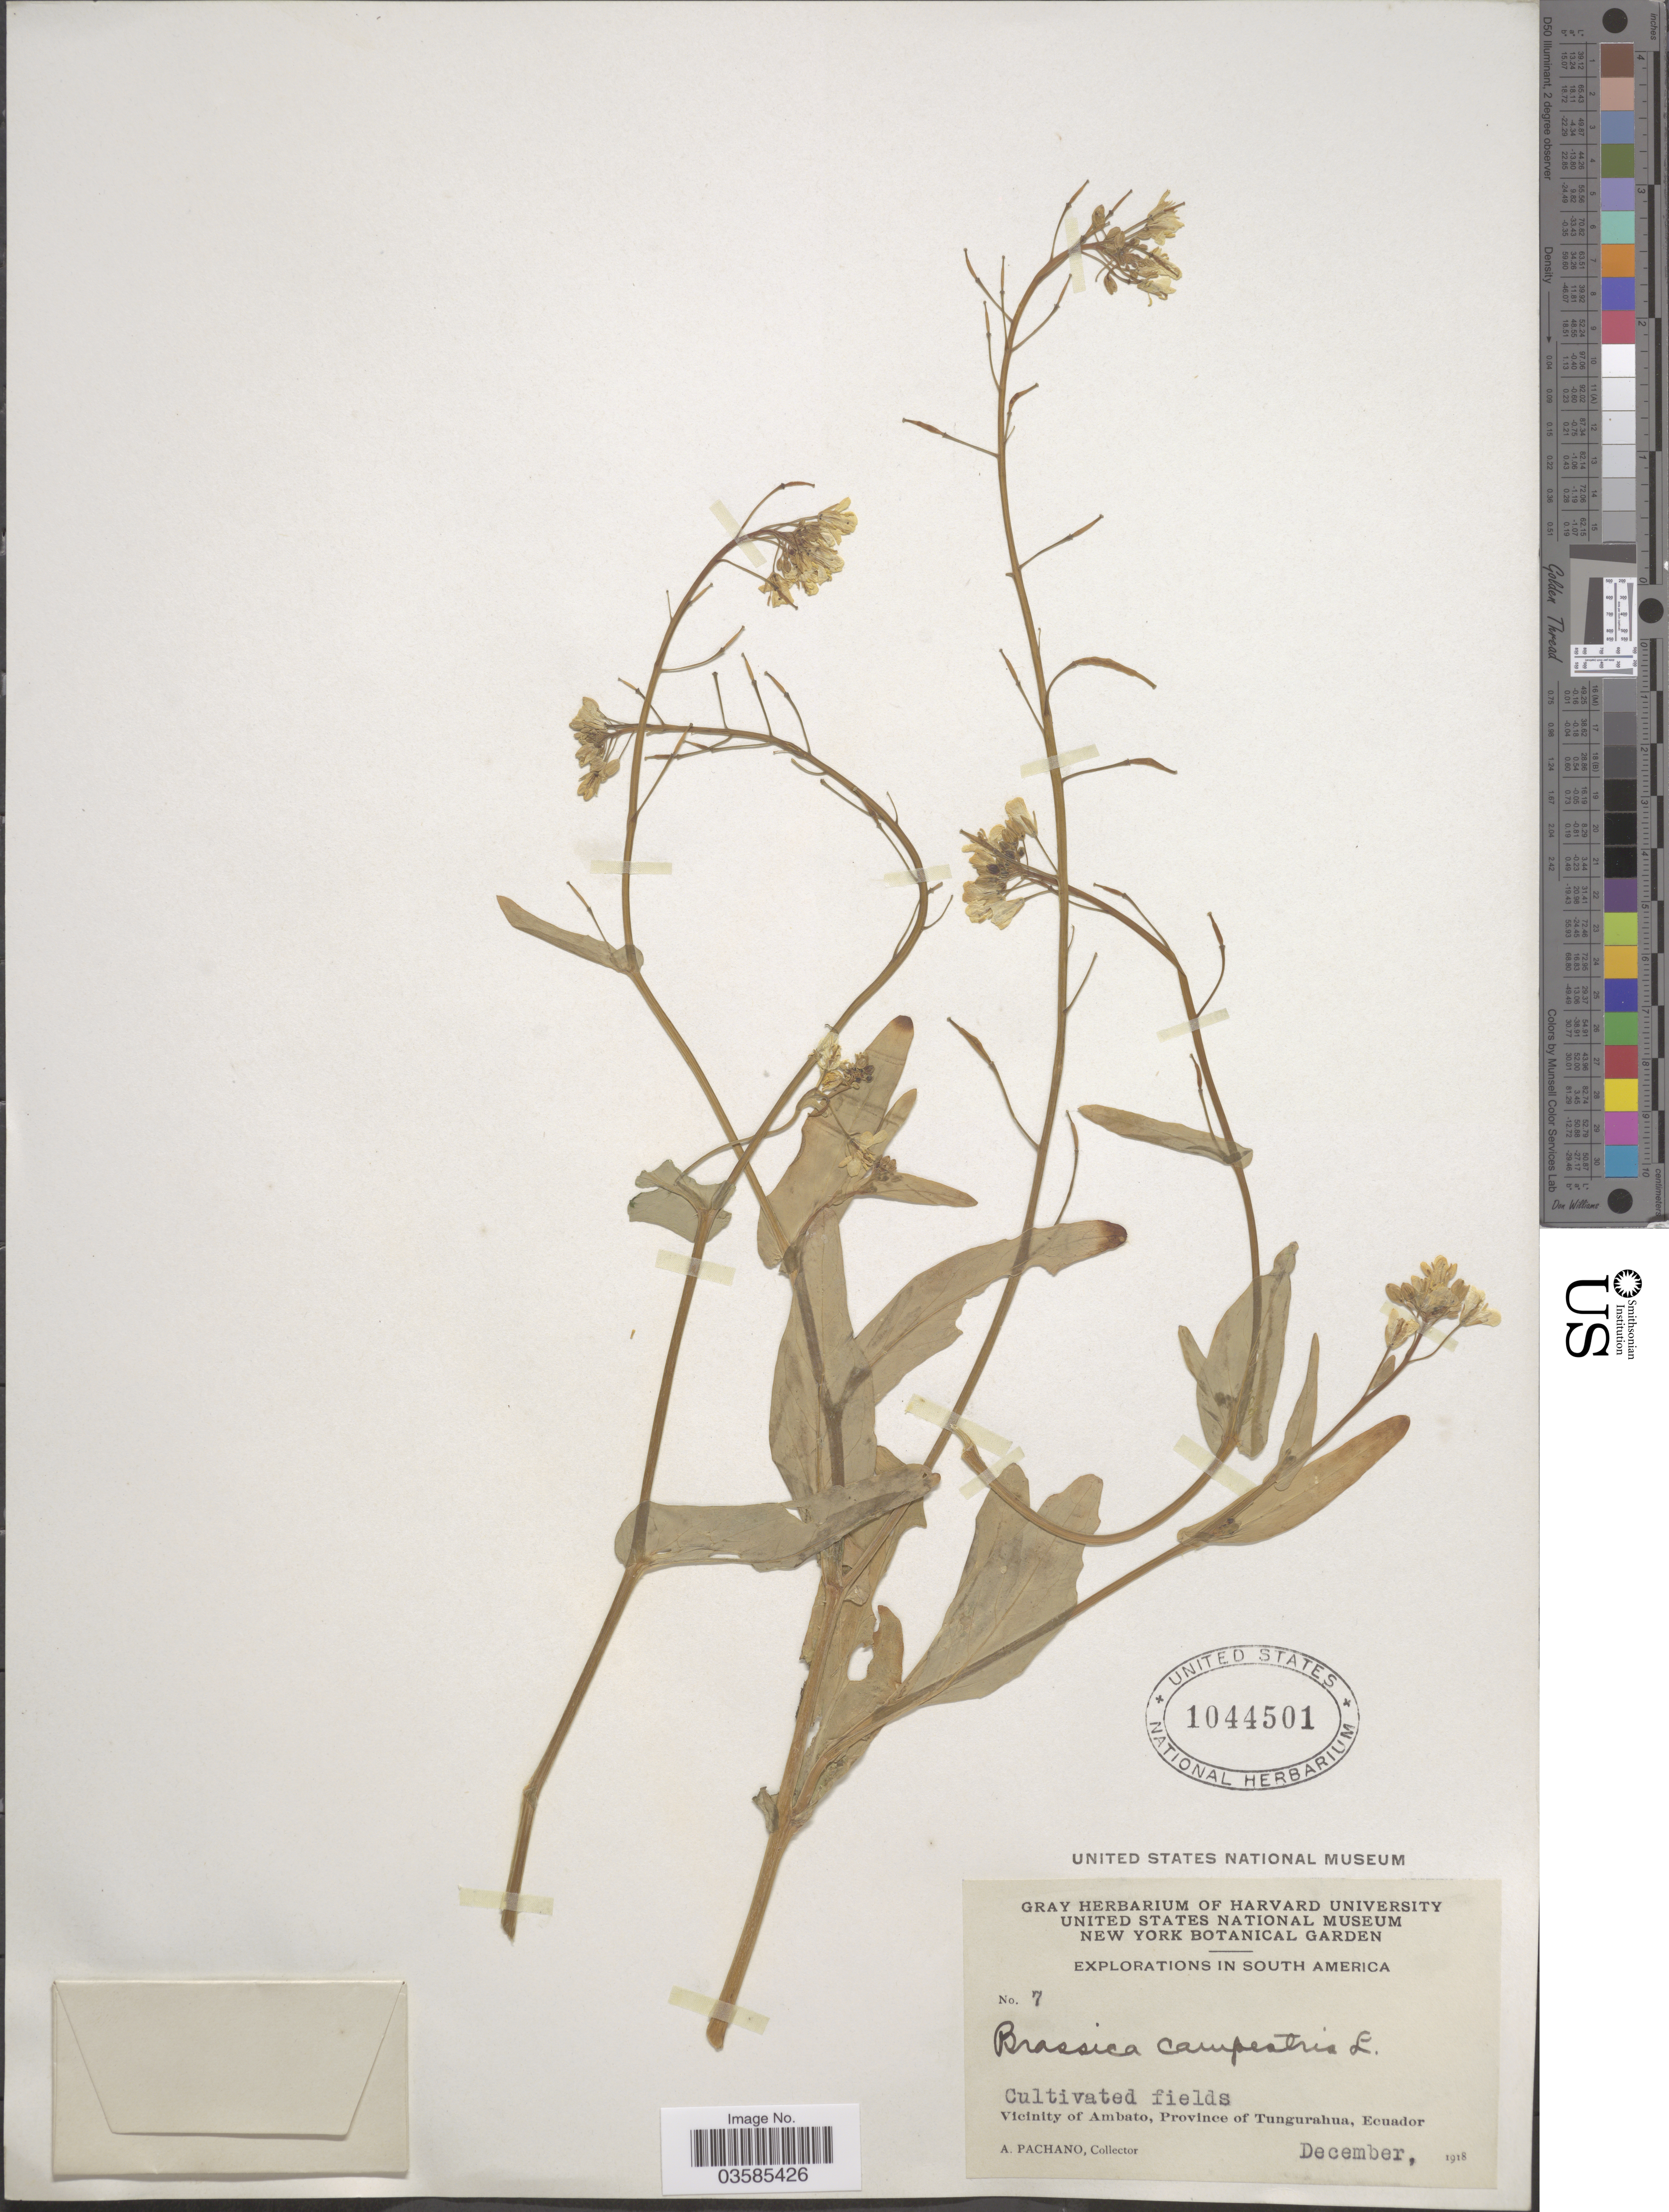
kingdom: Plantae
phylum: Tracheophyta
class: Magnoliopsida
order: Brassicales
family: Brassicaceae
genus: Brassica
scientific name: Brassica campestris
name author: L.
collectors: A. Pachano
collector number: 7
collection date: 1918-12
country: Ecuador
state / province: Tungurahua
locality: Vicinity of Ambato.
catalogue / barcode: US 1044501